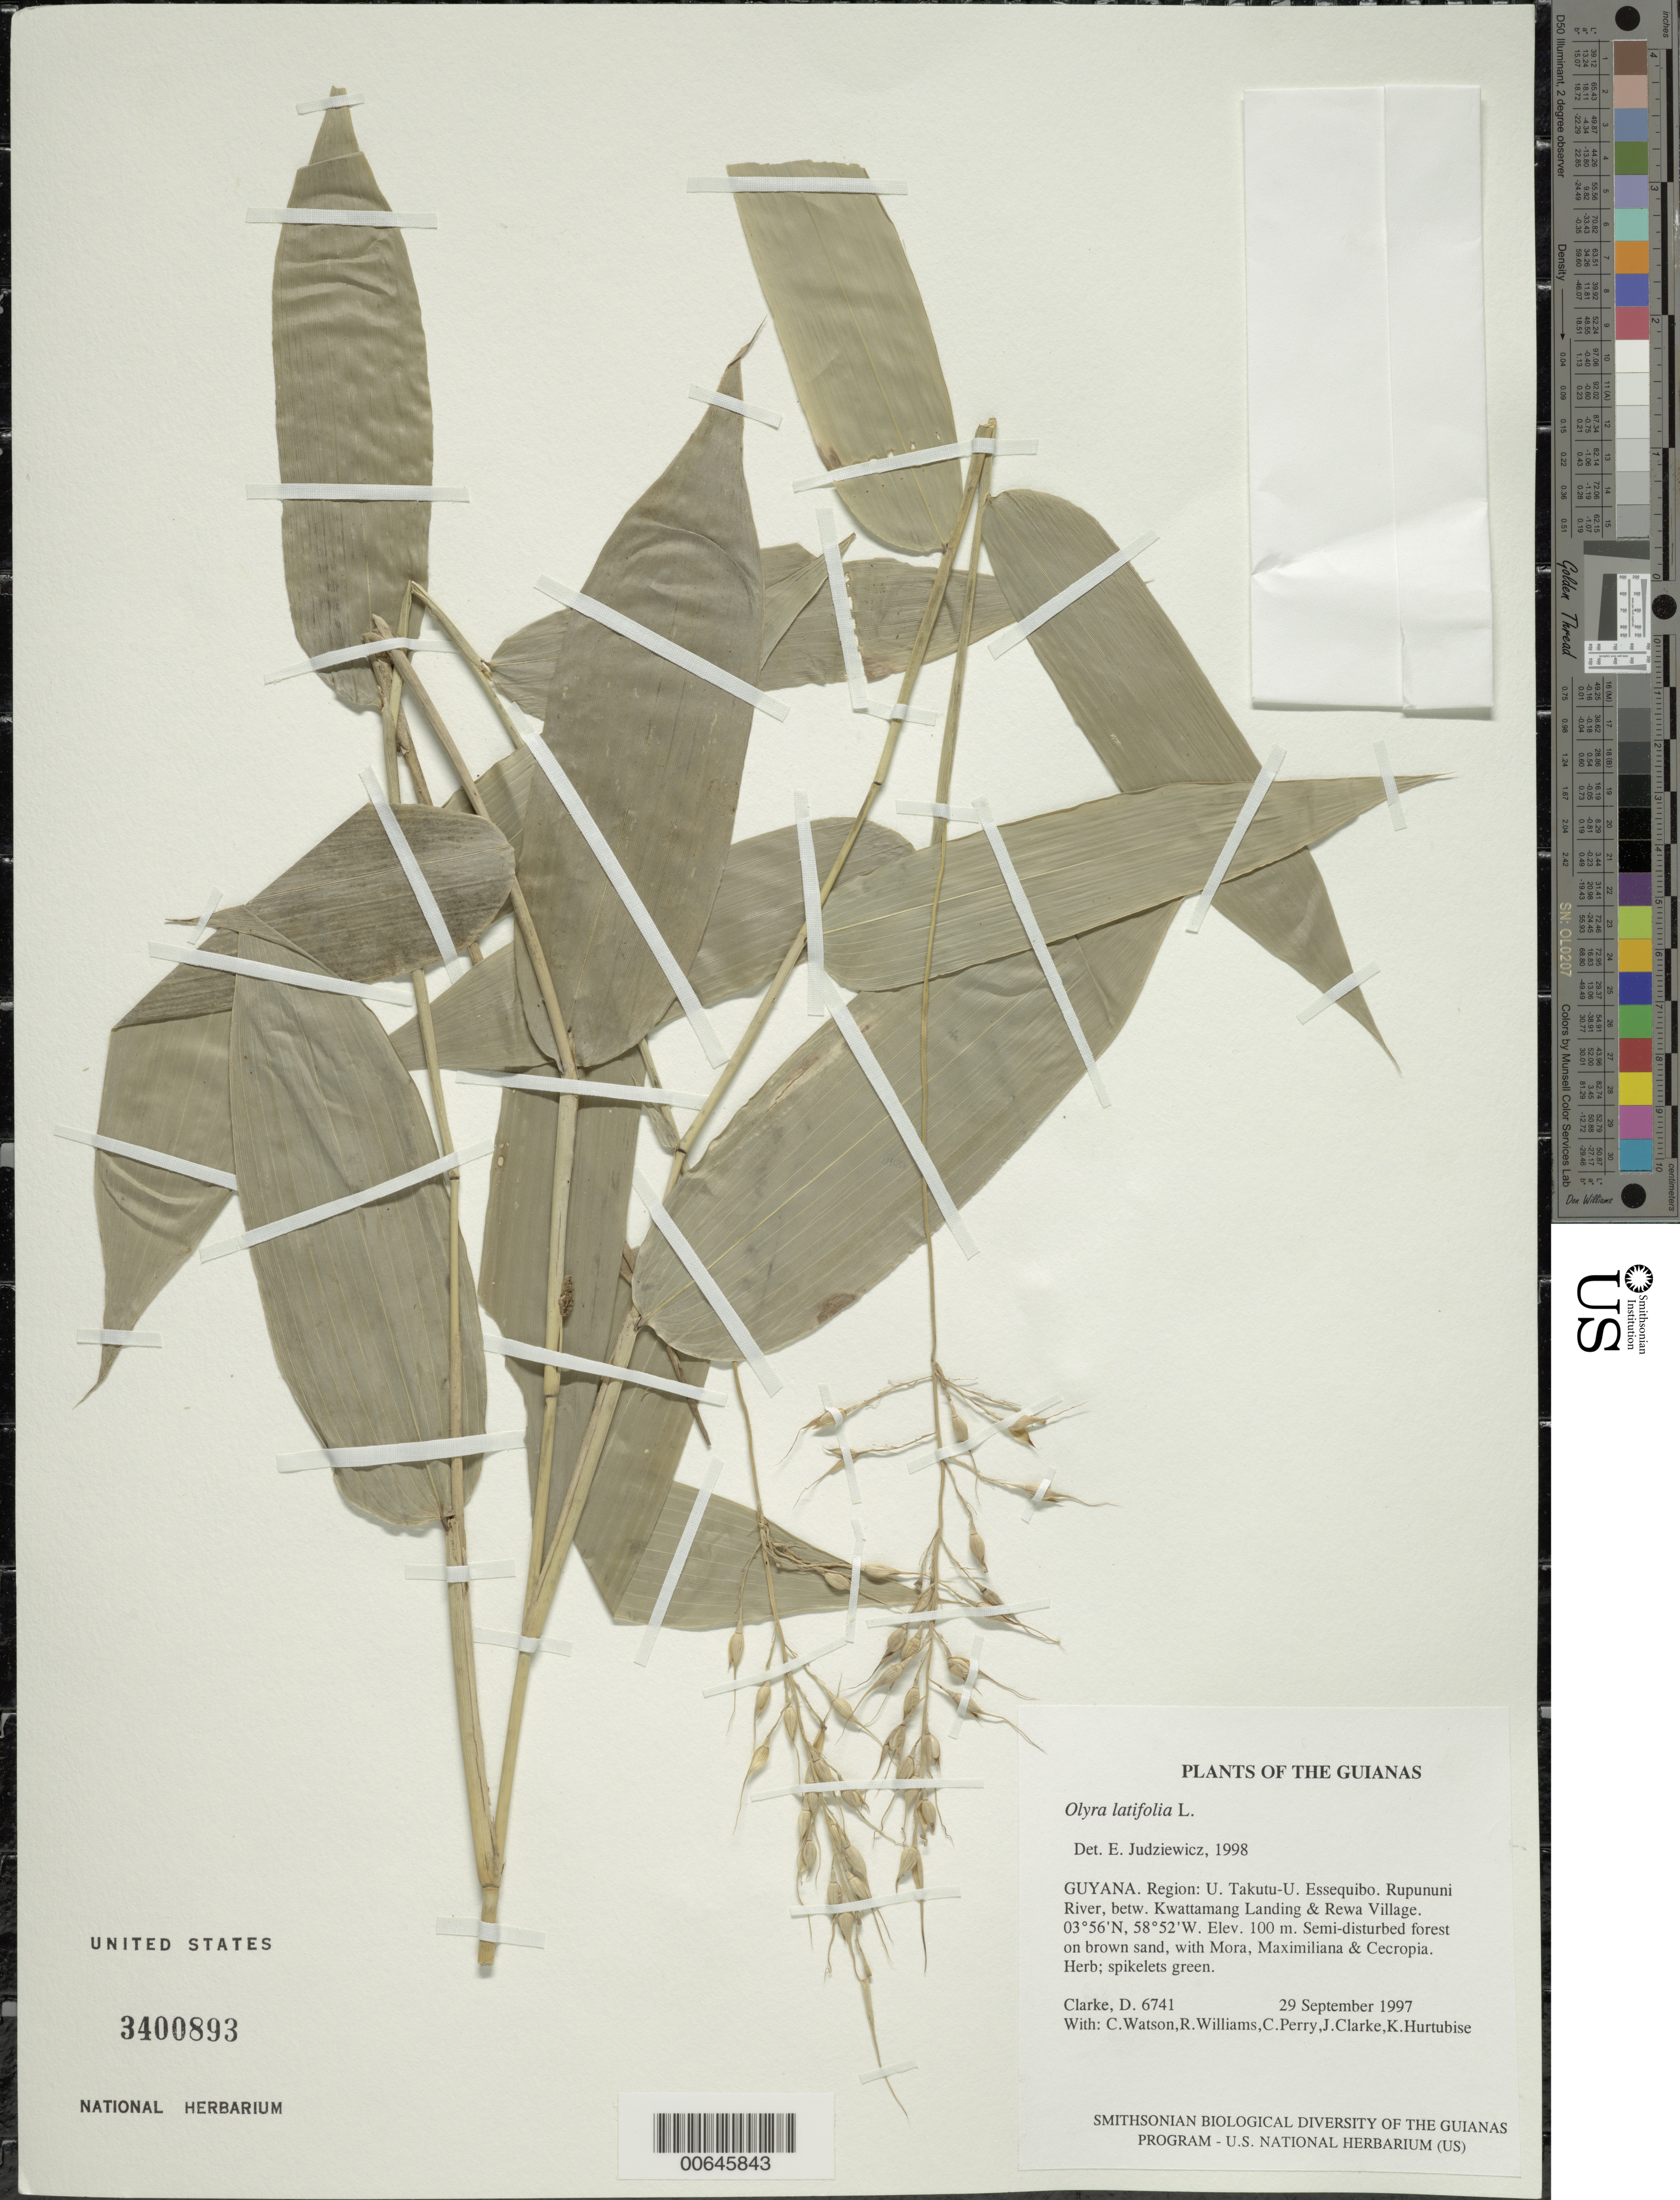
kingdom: Plantae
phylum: Tracheophyta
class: Liliopsida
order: Poales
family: Poaceae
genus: Olyra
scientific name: Olyra latifolia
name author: L.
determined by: Judziewicz, E. J.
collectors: H. D. Clarke, C. Watson, R. Williams, C. Perry, J. Clarke & K. Hurtubise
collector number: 6741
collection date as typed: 29 September 1997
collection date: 1997-09-29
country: Guyana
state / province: U. Takutu-U. Essequibo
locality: Rupununi River, betw. Kwattamang Landing & Rewa Village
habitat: Semi-disturbed forest on brown sand, with Mora, Maximiliana & Cecropia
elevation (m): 100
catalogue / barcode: US 3400893